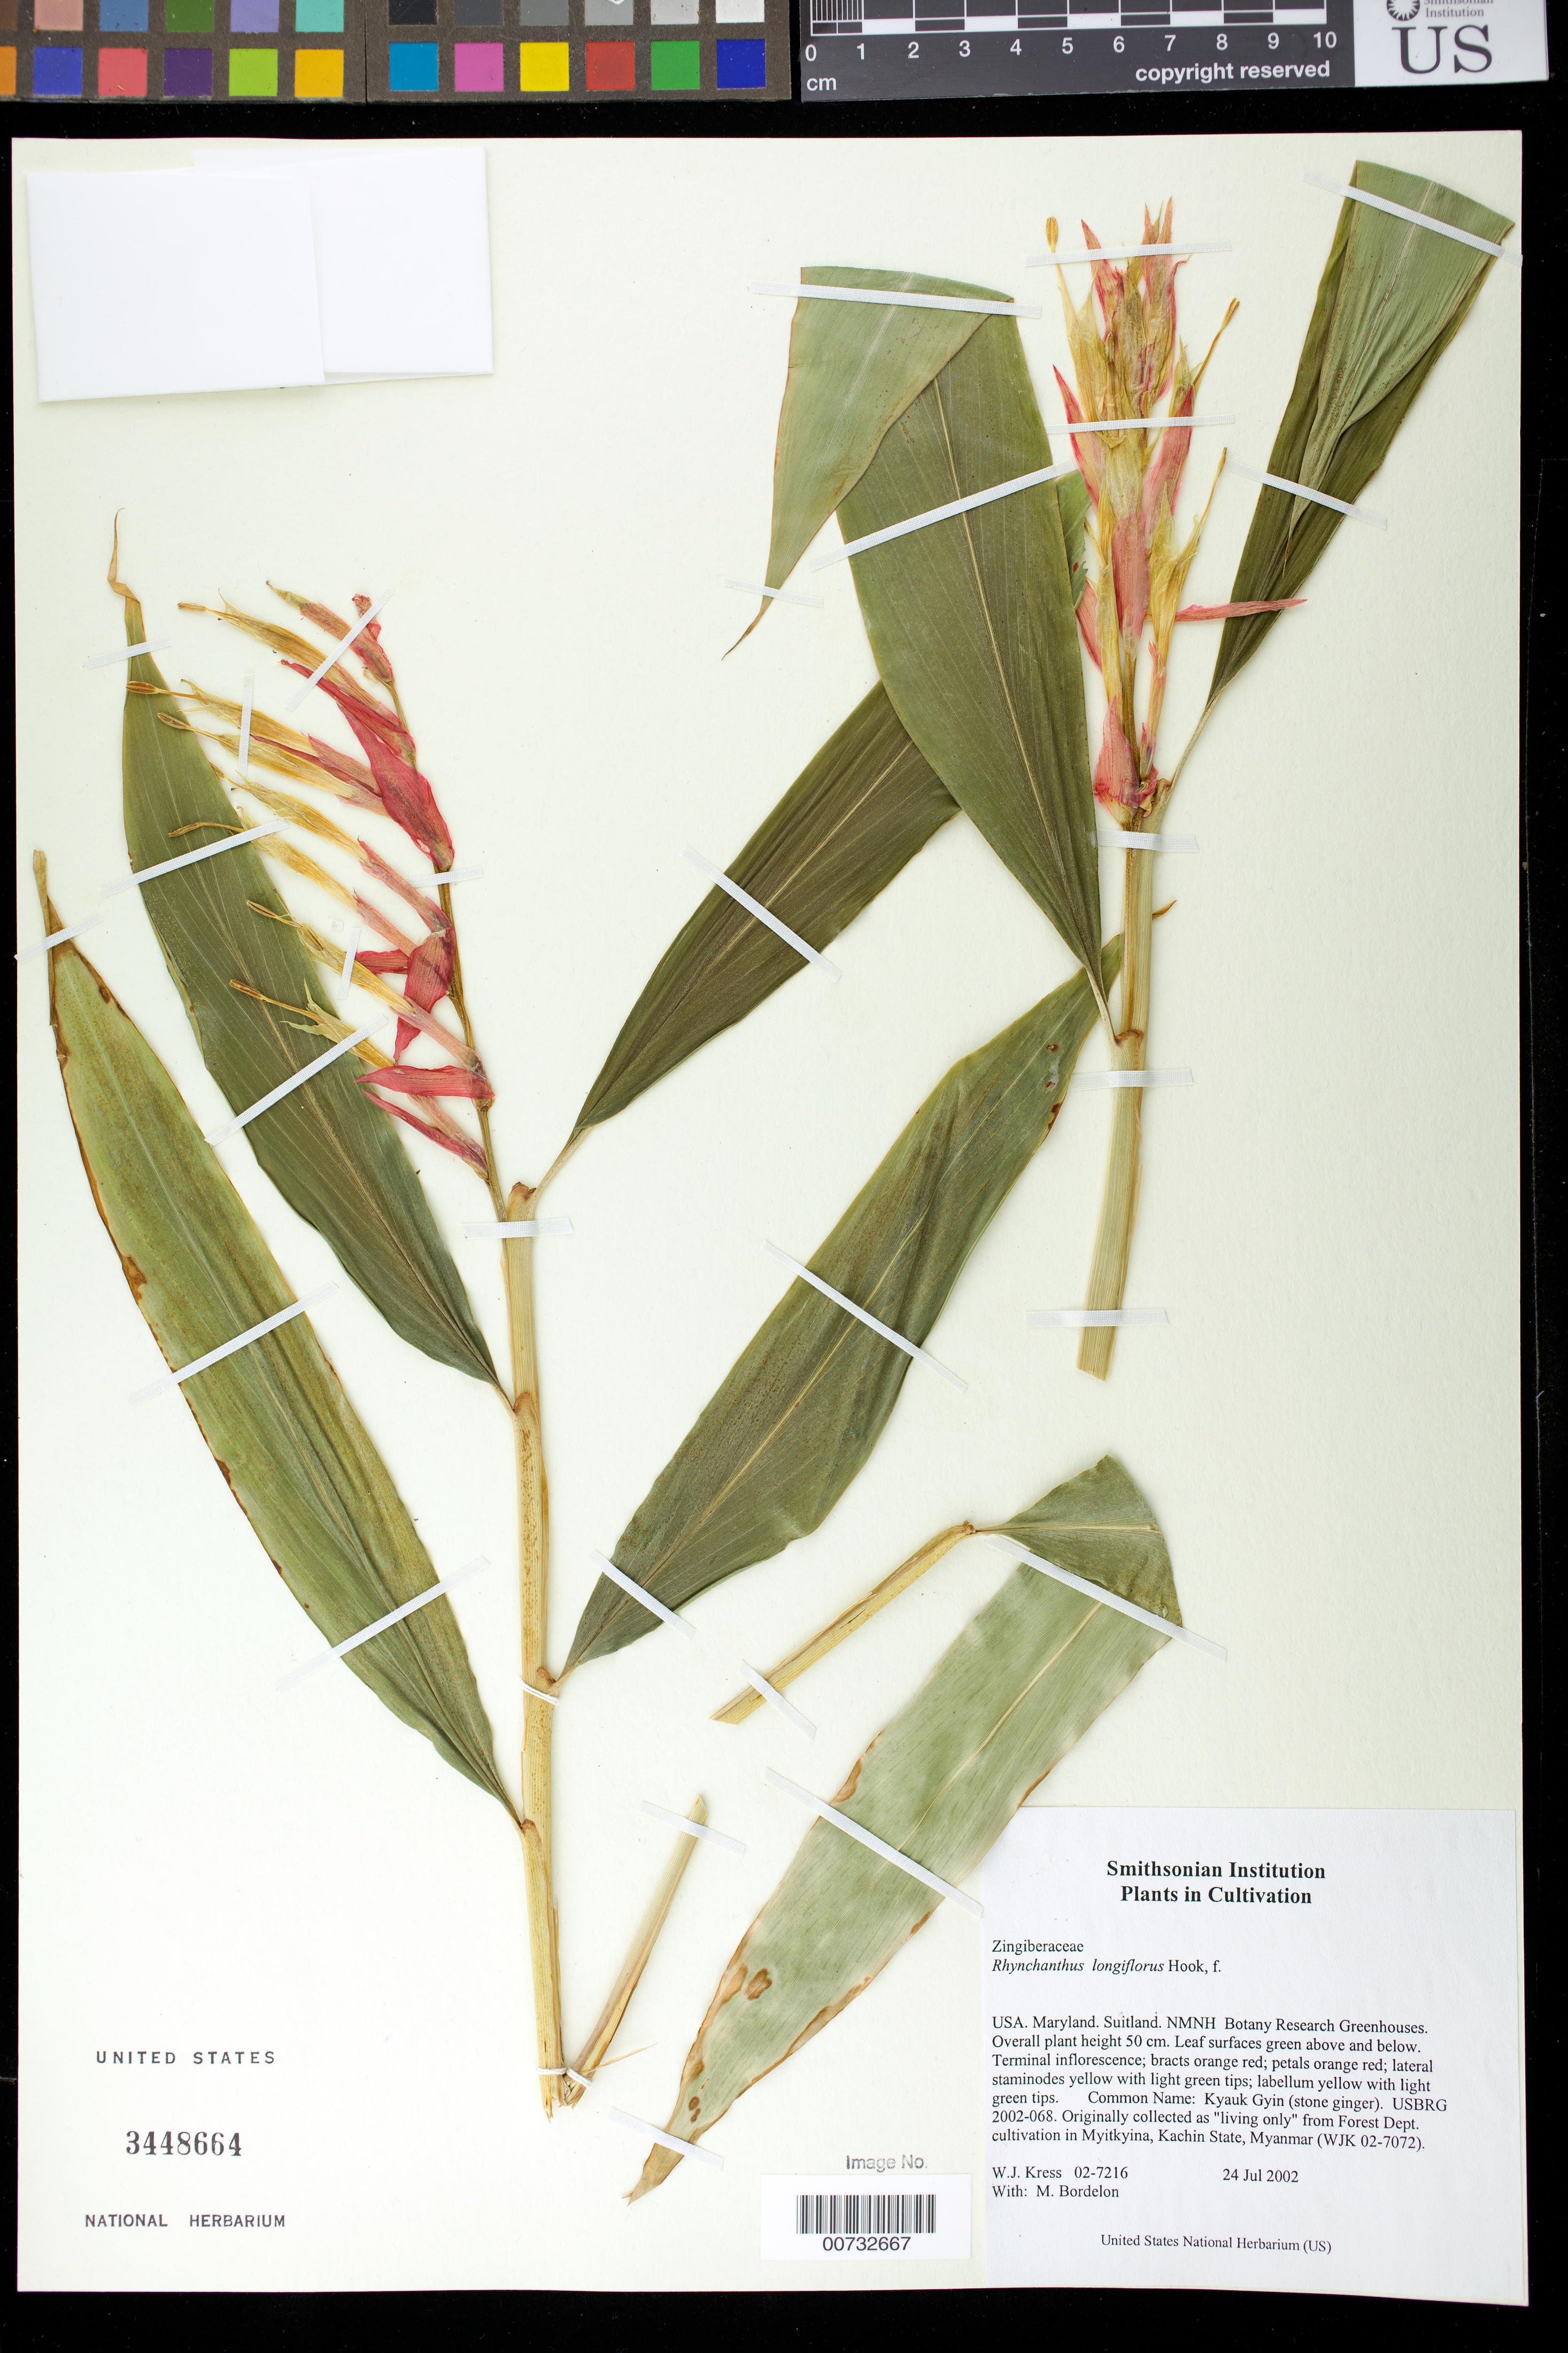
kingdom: Plantae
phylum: Tracheophyta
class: Liliopsida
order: Zingiberales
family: Zingiberaceae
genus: Rhynchanthus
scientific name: Rhynchanthus longiflorus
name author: Hook. f.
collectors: W. J. Kress & M. Bordelon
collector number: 02-7216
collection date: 2002-07-24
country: United States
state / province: Maryland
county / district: Prince George's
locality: NMNH Botany Research Greenhouses. Suitland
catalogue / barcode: US 3448664